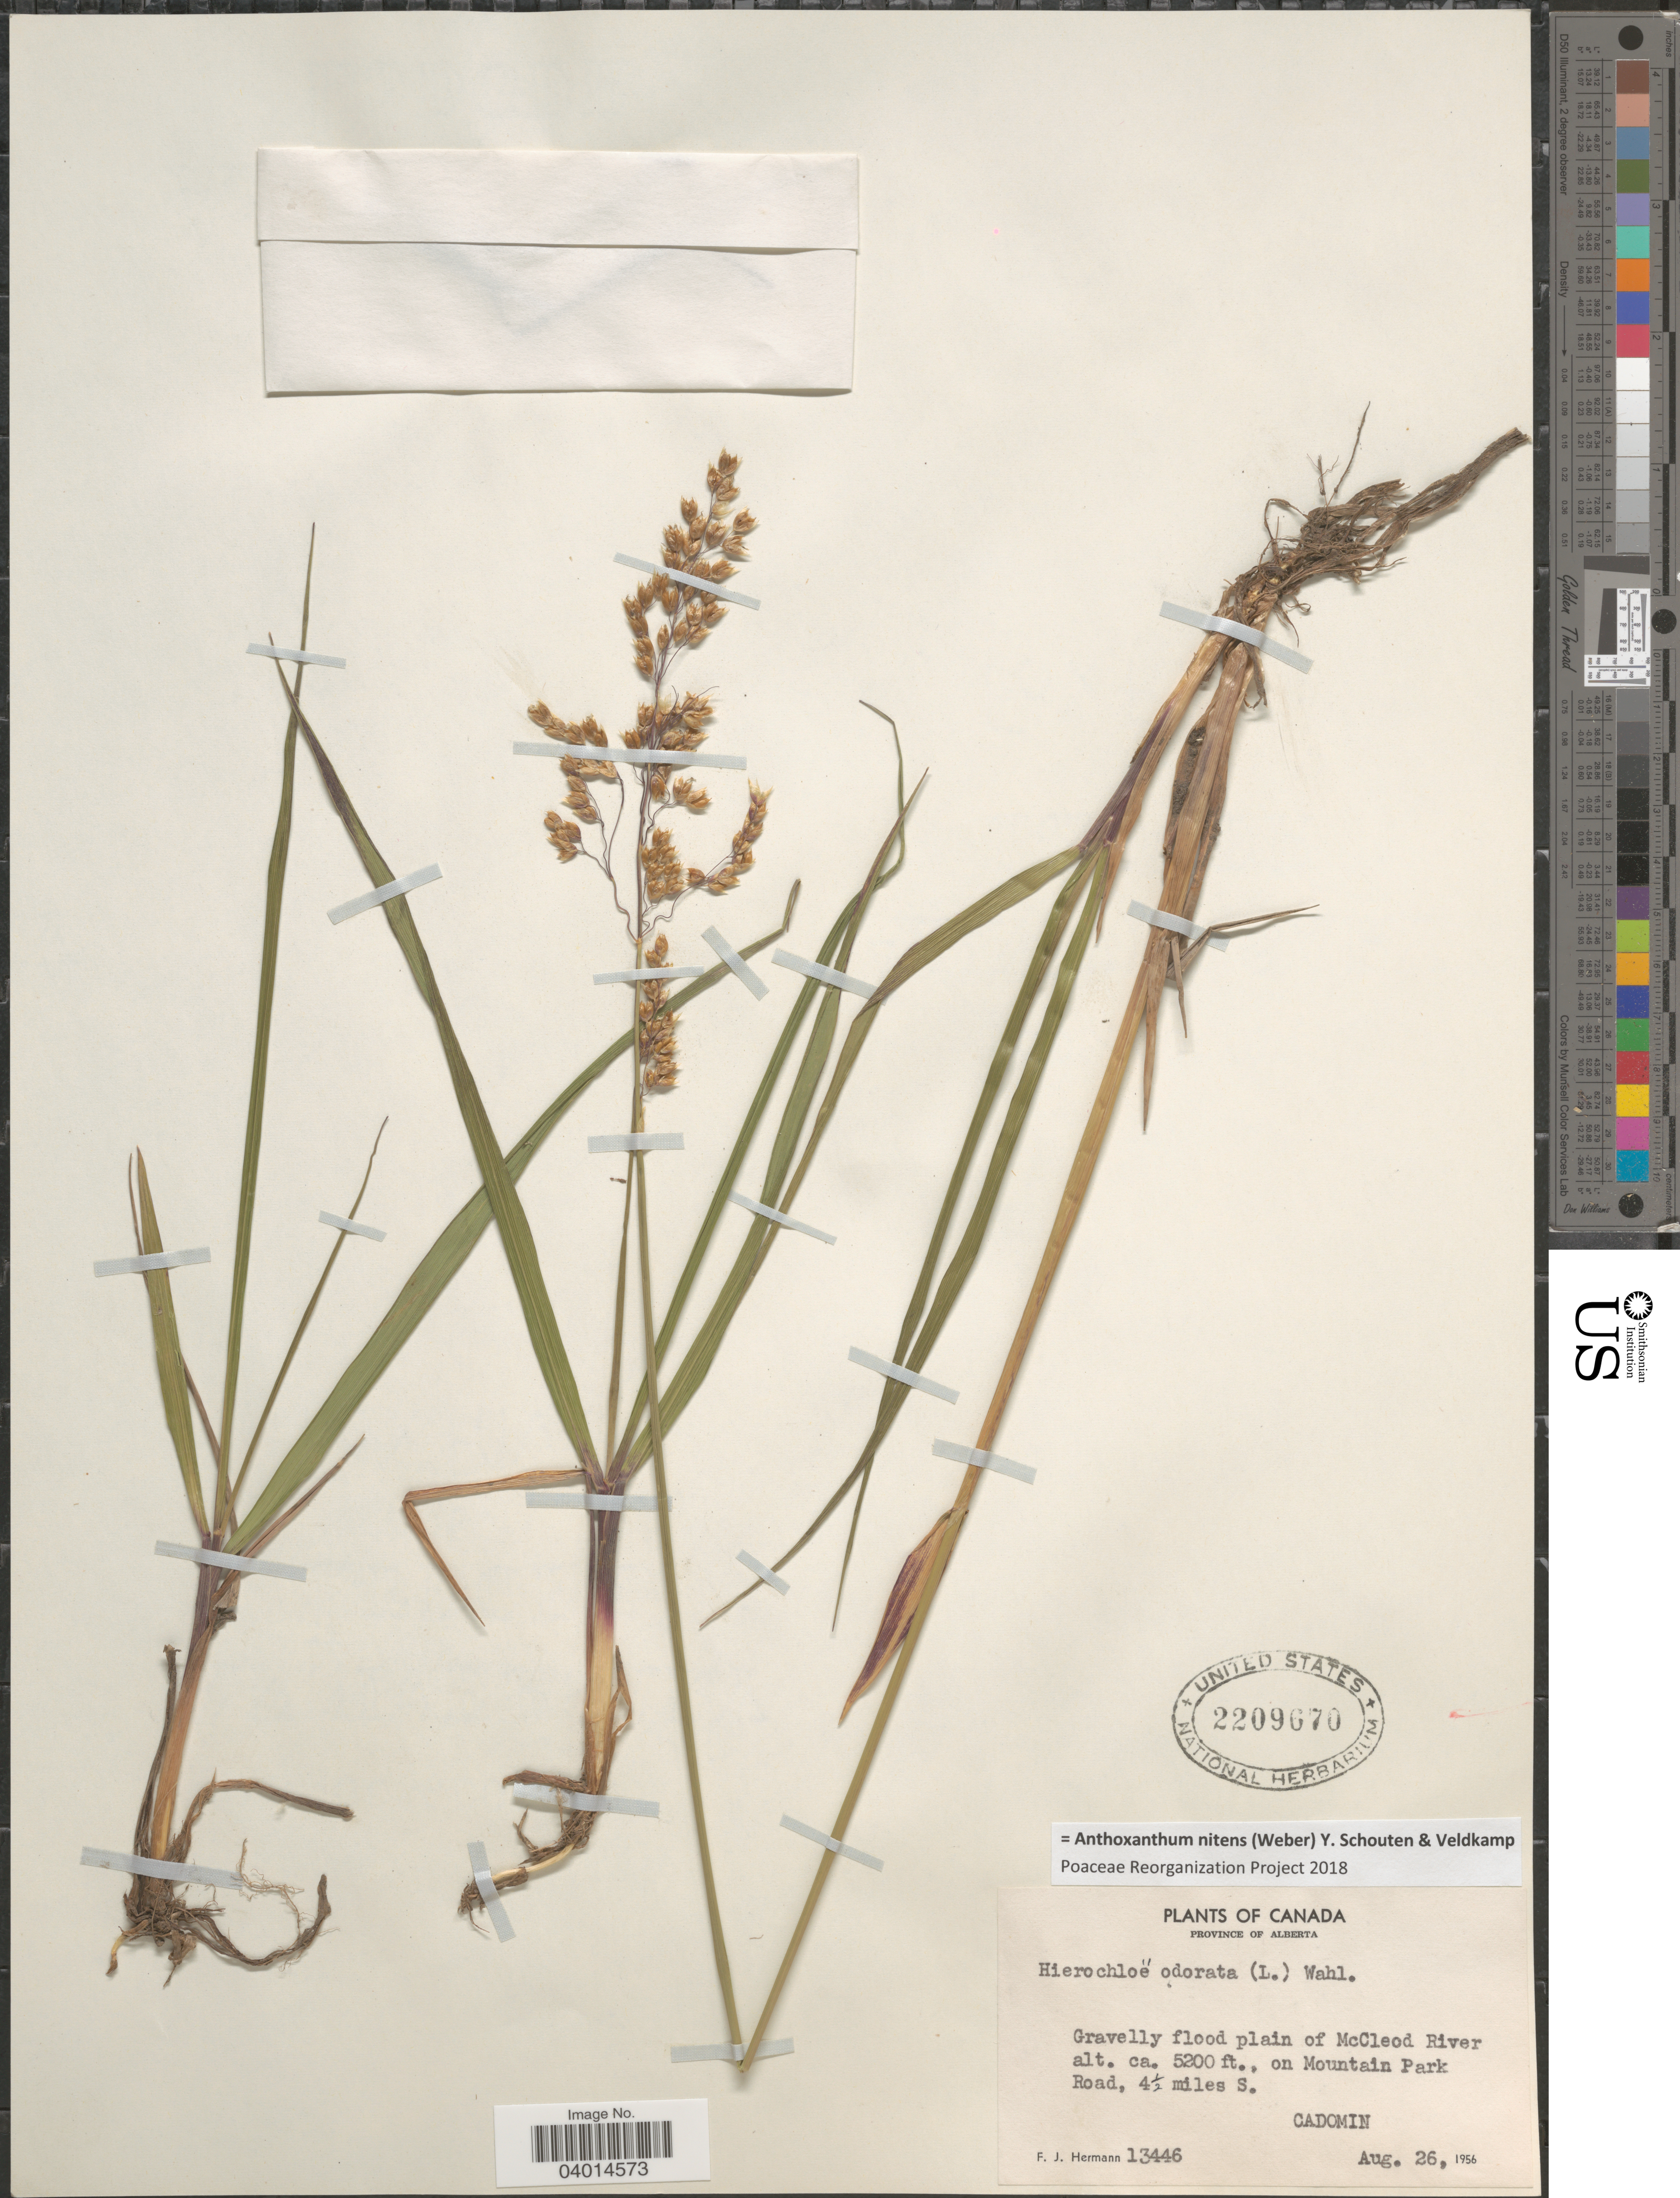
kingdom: Plantae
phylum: Tracheophyta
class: Liliopsida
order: Poales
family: Poaceae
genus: Anthoxanthum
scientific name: Anthoxanthum nitens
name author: (G.H. Weber) R.T.A. Schouten & Veldkamp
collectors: F. J. Hermann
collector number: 13446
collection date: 1956-08-26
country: Canada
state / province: Alberta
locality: Flood plain of McCleod River, on Mountain Park Road, 4½ miles S. Cadomin.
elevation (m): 1585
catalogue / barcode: US 2209670